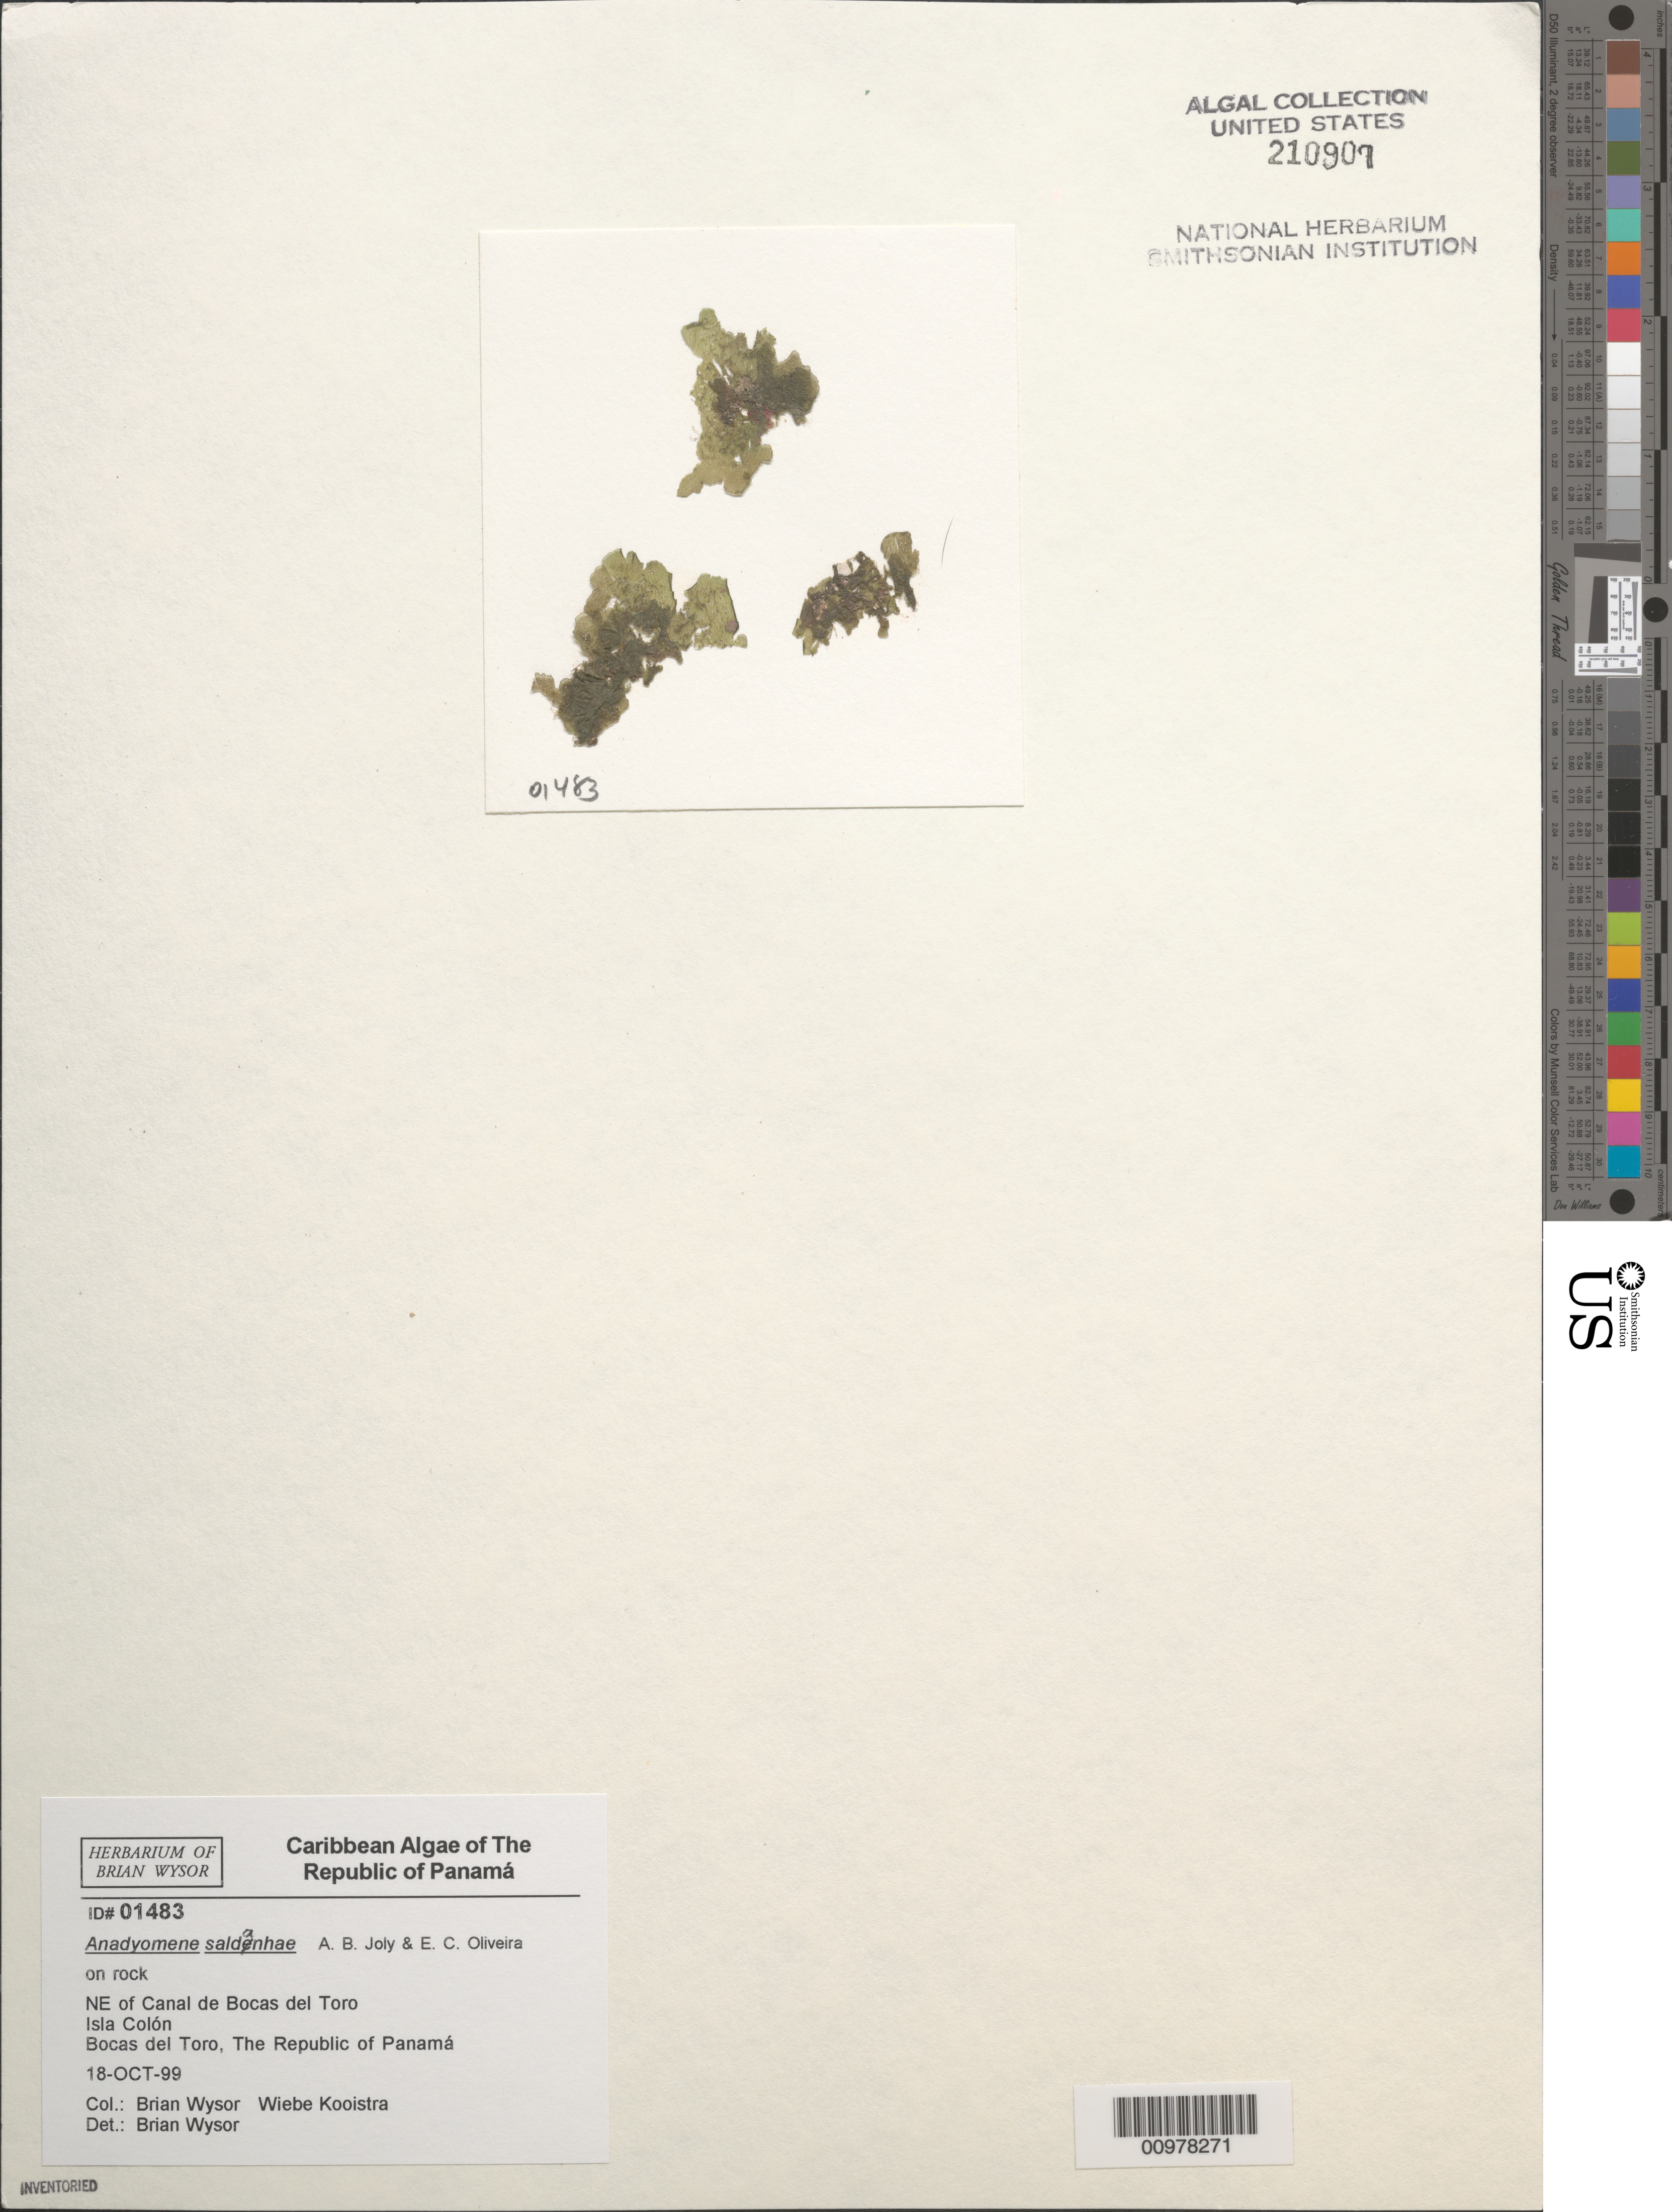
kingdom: Plantae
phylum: Chlorophyta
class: Ulvophyceae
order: Cladophorales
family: Anadyomenaceae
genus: Anadyomene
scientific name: Anadyomene saldanhae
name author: A.B. Joly & E.C. Oliveira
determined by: Wysor, B.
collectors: B. Wysor & W. Kooistra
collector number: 01483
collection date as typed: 18 Oct 1999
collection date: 1999-10-18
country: Panama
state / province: Bocas del Toro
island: Colón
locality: Northeast of Canal de Bocas del Toro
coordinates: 9 24' 45" N, 82 12' 30" W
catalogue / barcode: US 210907